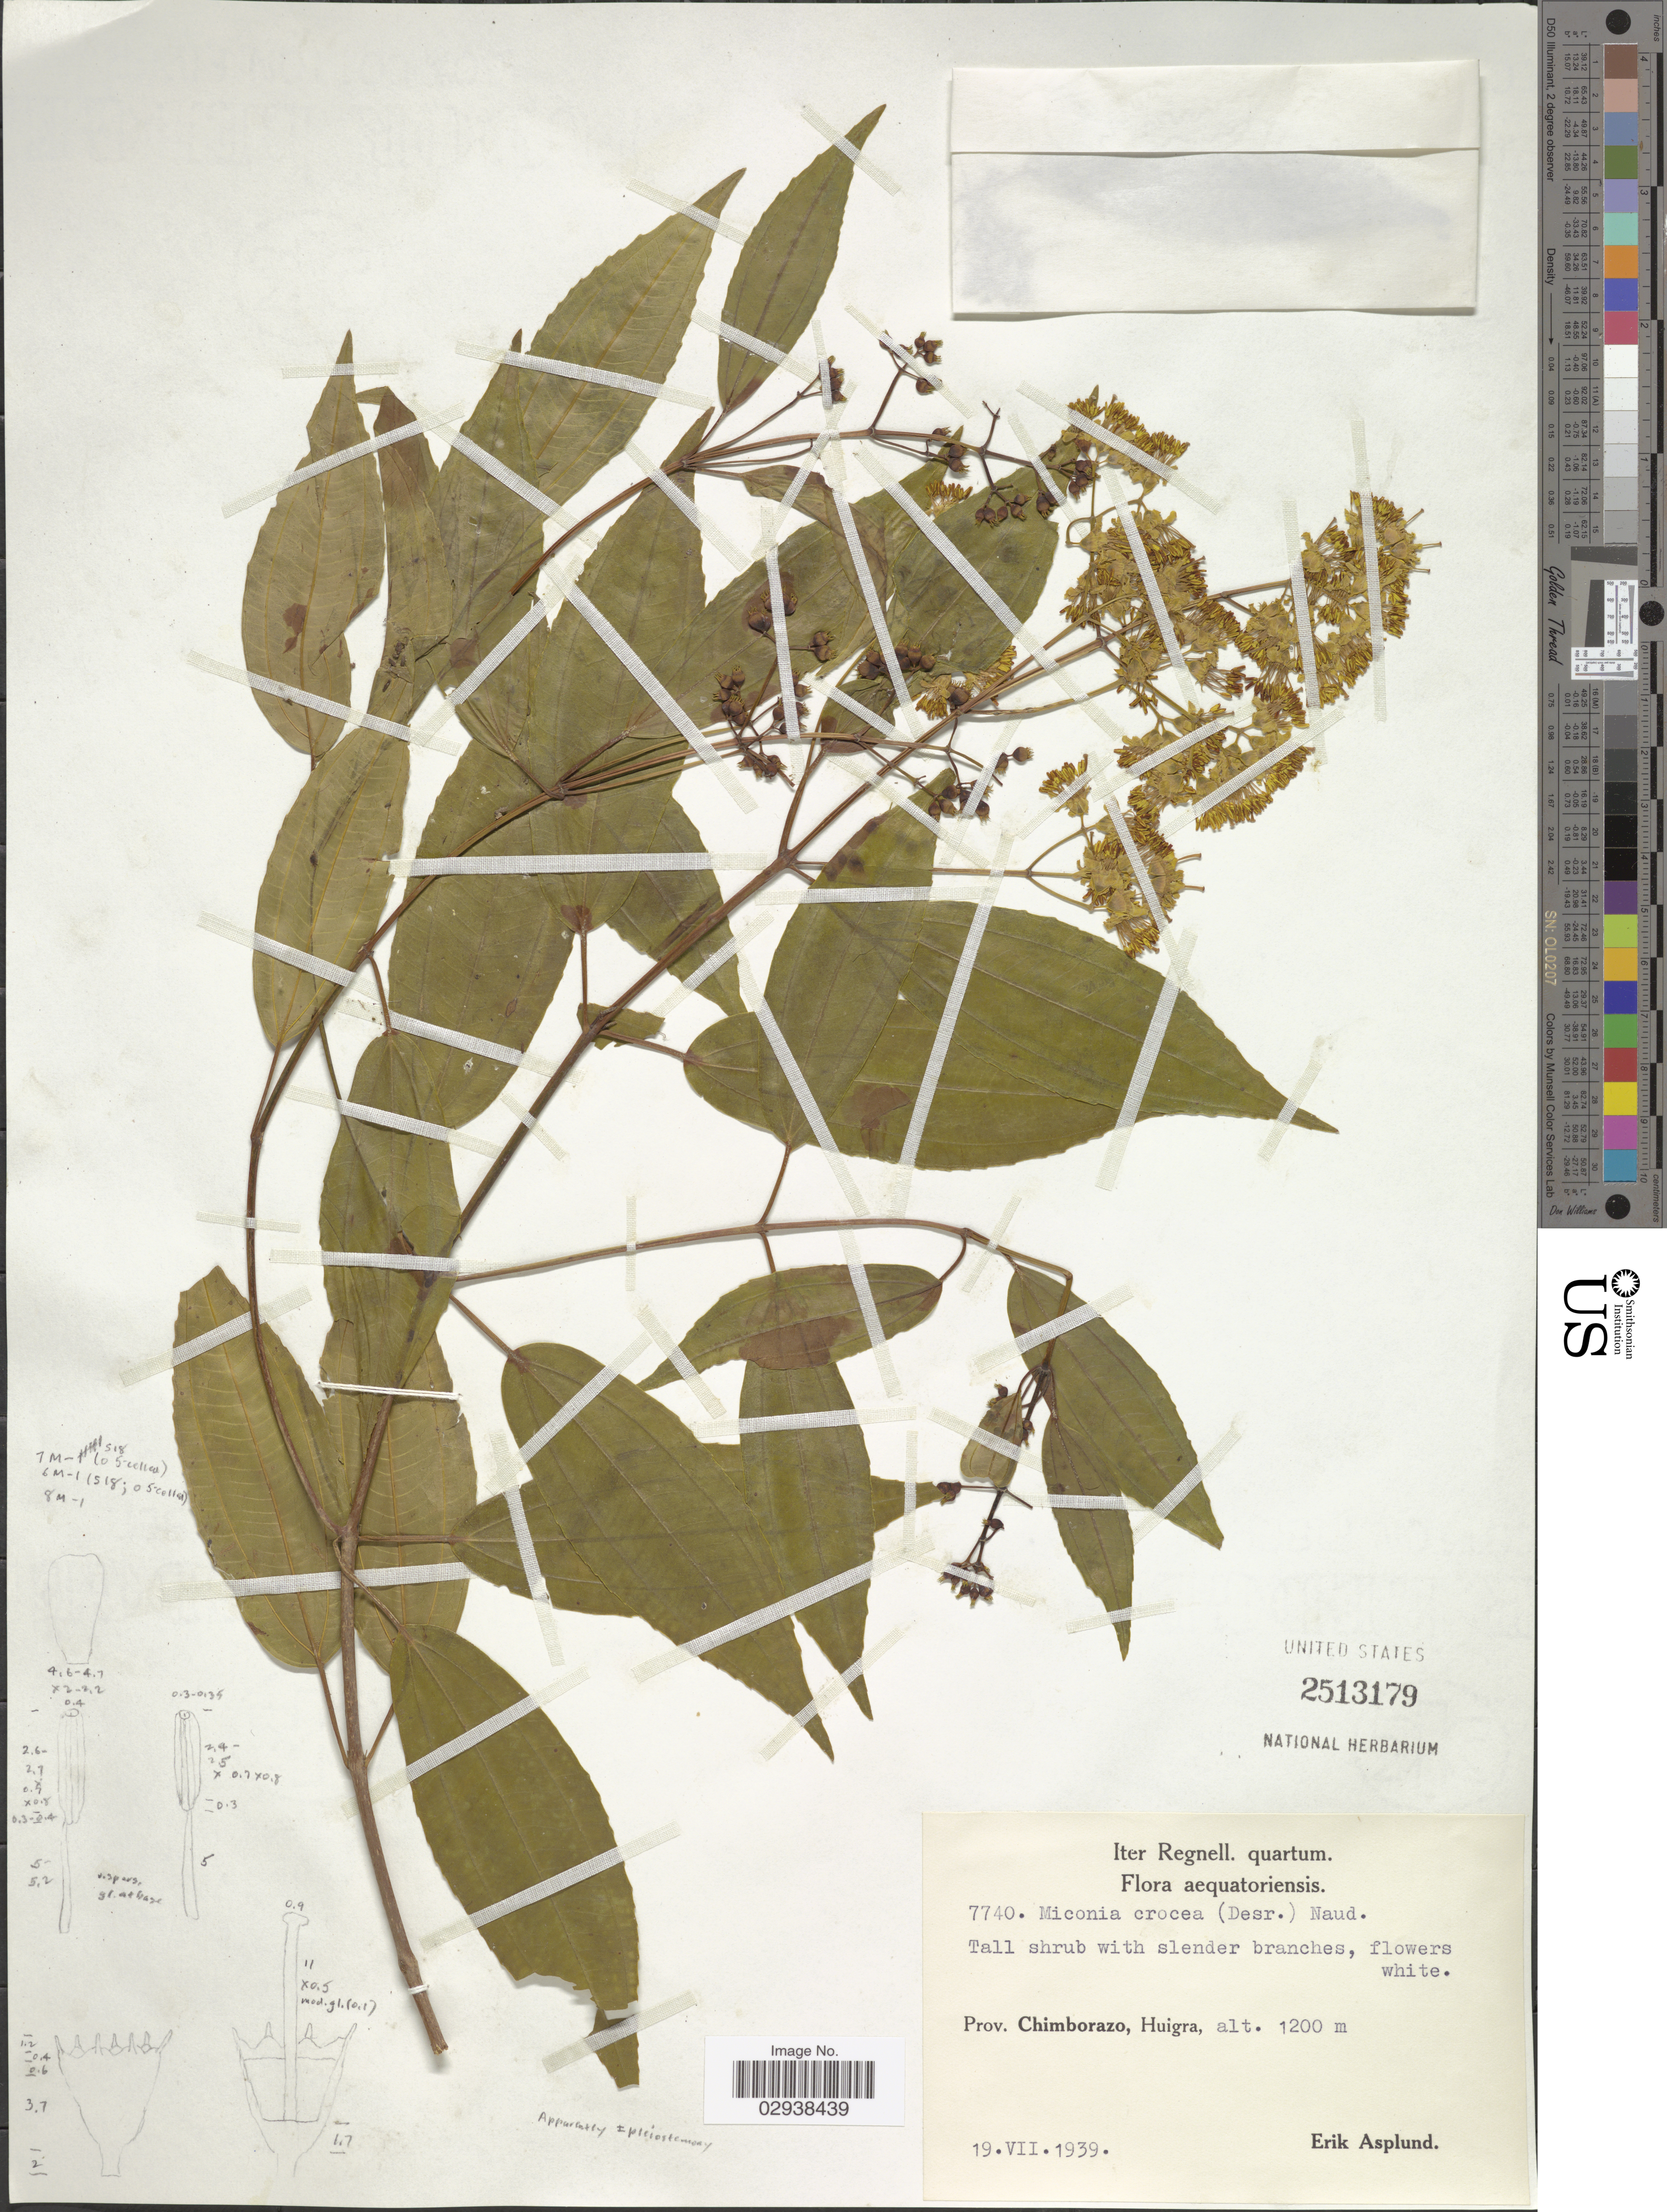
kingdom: Plantae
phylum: Tracheophyta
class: Magnoliopsida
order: Myrtales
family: Melastomataceae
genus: Miconia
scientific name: Miconia crocea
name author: (Desr.) Naudin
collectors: E. Asplund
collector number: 7740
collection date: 1939-07-19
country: Ecuador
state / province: Chimborazo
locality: Prov. Chimborazo, Huigra.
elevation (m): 1200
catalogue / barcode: US 2513179